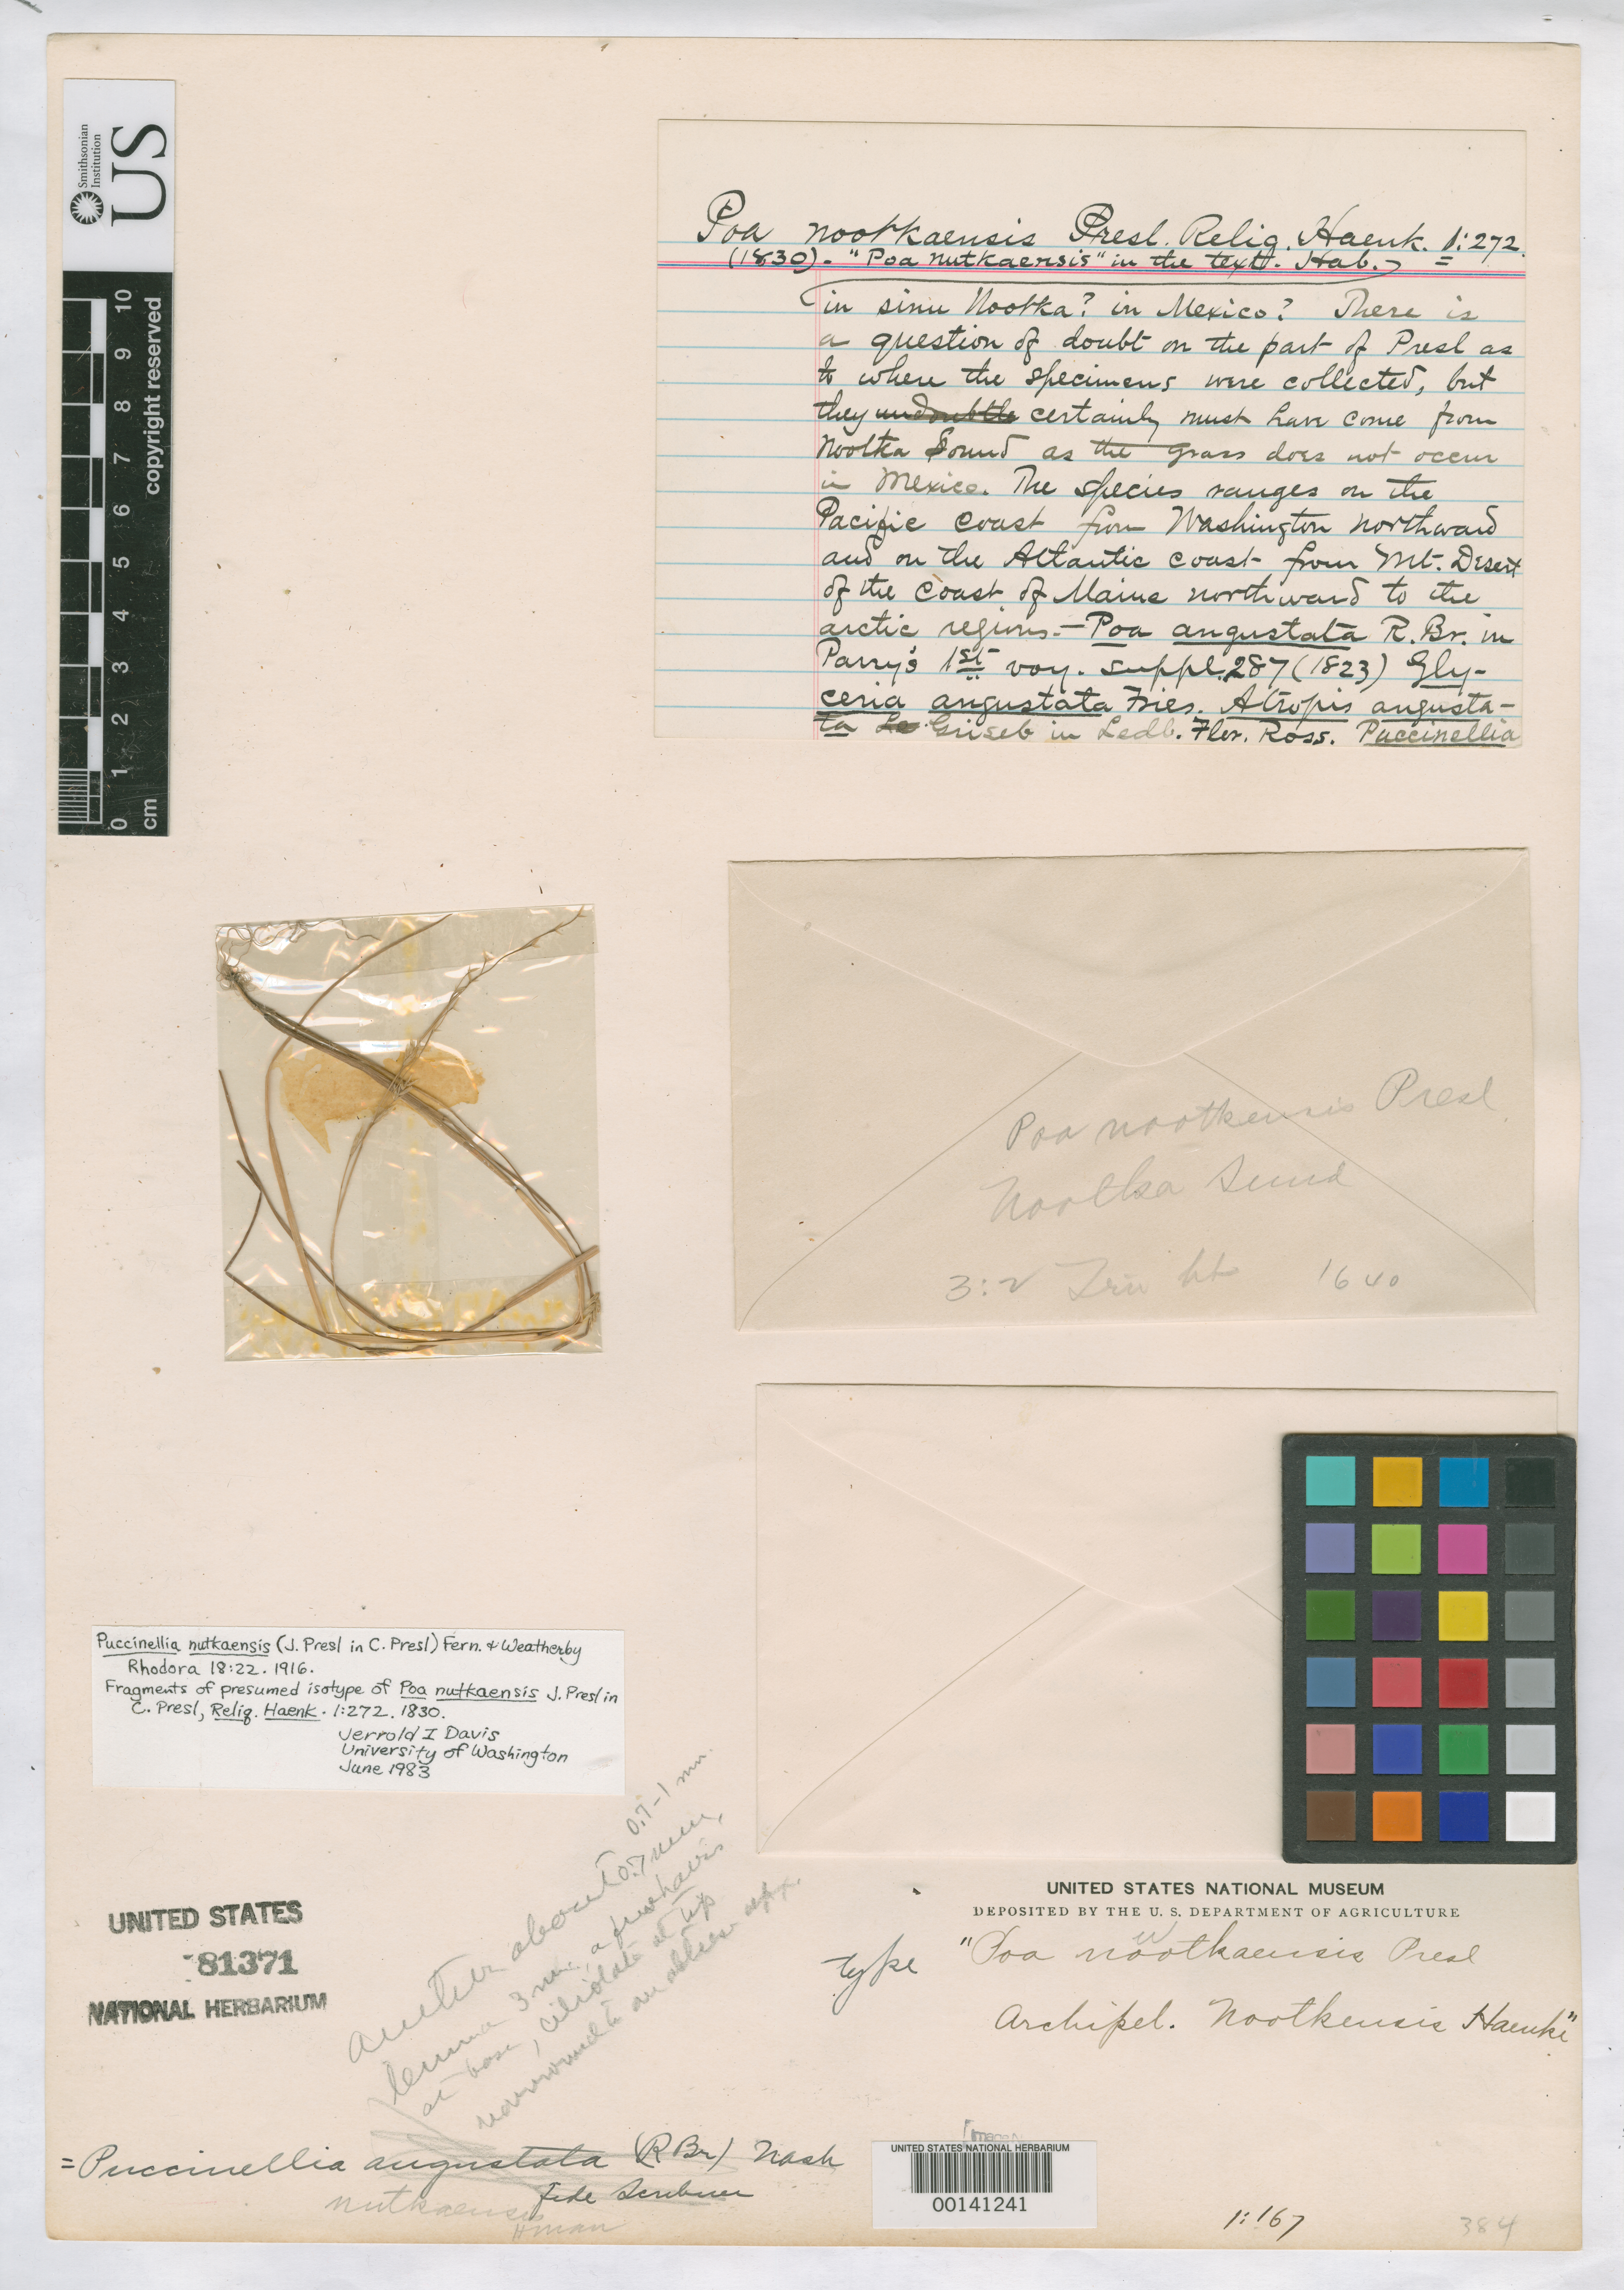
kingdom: Plantae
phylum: Tracheophyta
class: Liliopsida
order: Poales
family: Poaceae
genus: Poa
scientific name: Poa nutkaensis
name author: J. Presl in C. Presl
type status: Type Fragment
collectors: T. P. X. Haenke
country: Canada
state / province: British Columbia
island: Vancouver Island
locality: Nootka Sound.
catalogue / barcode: US 91371